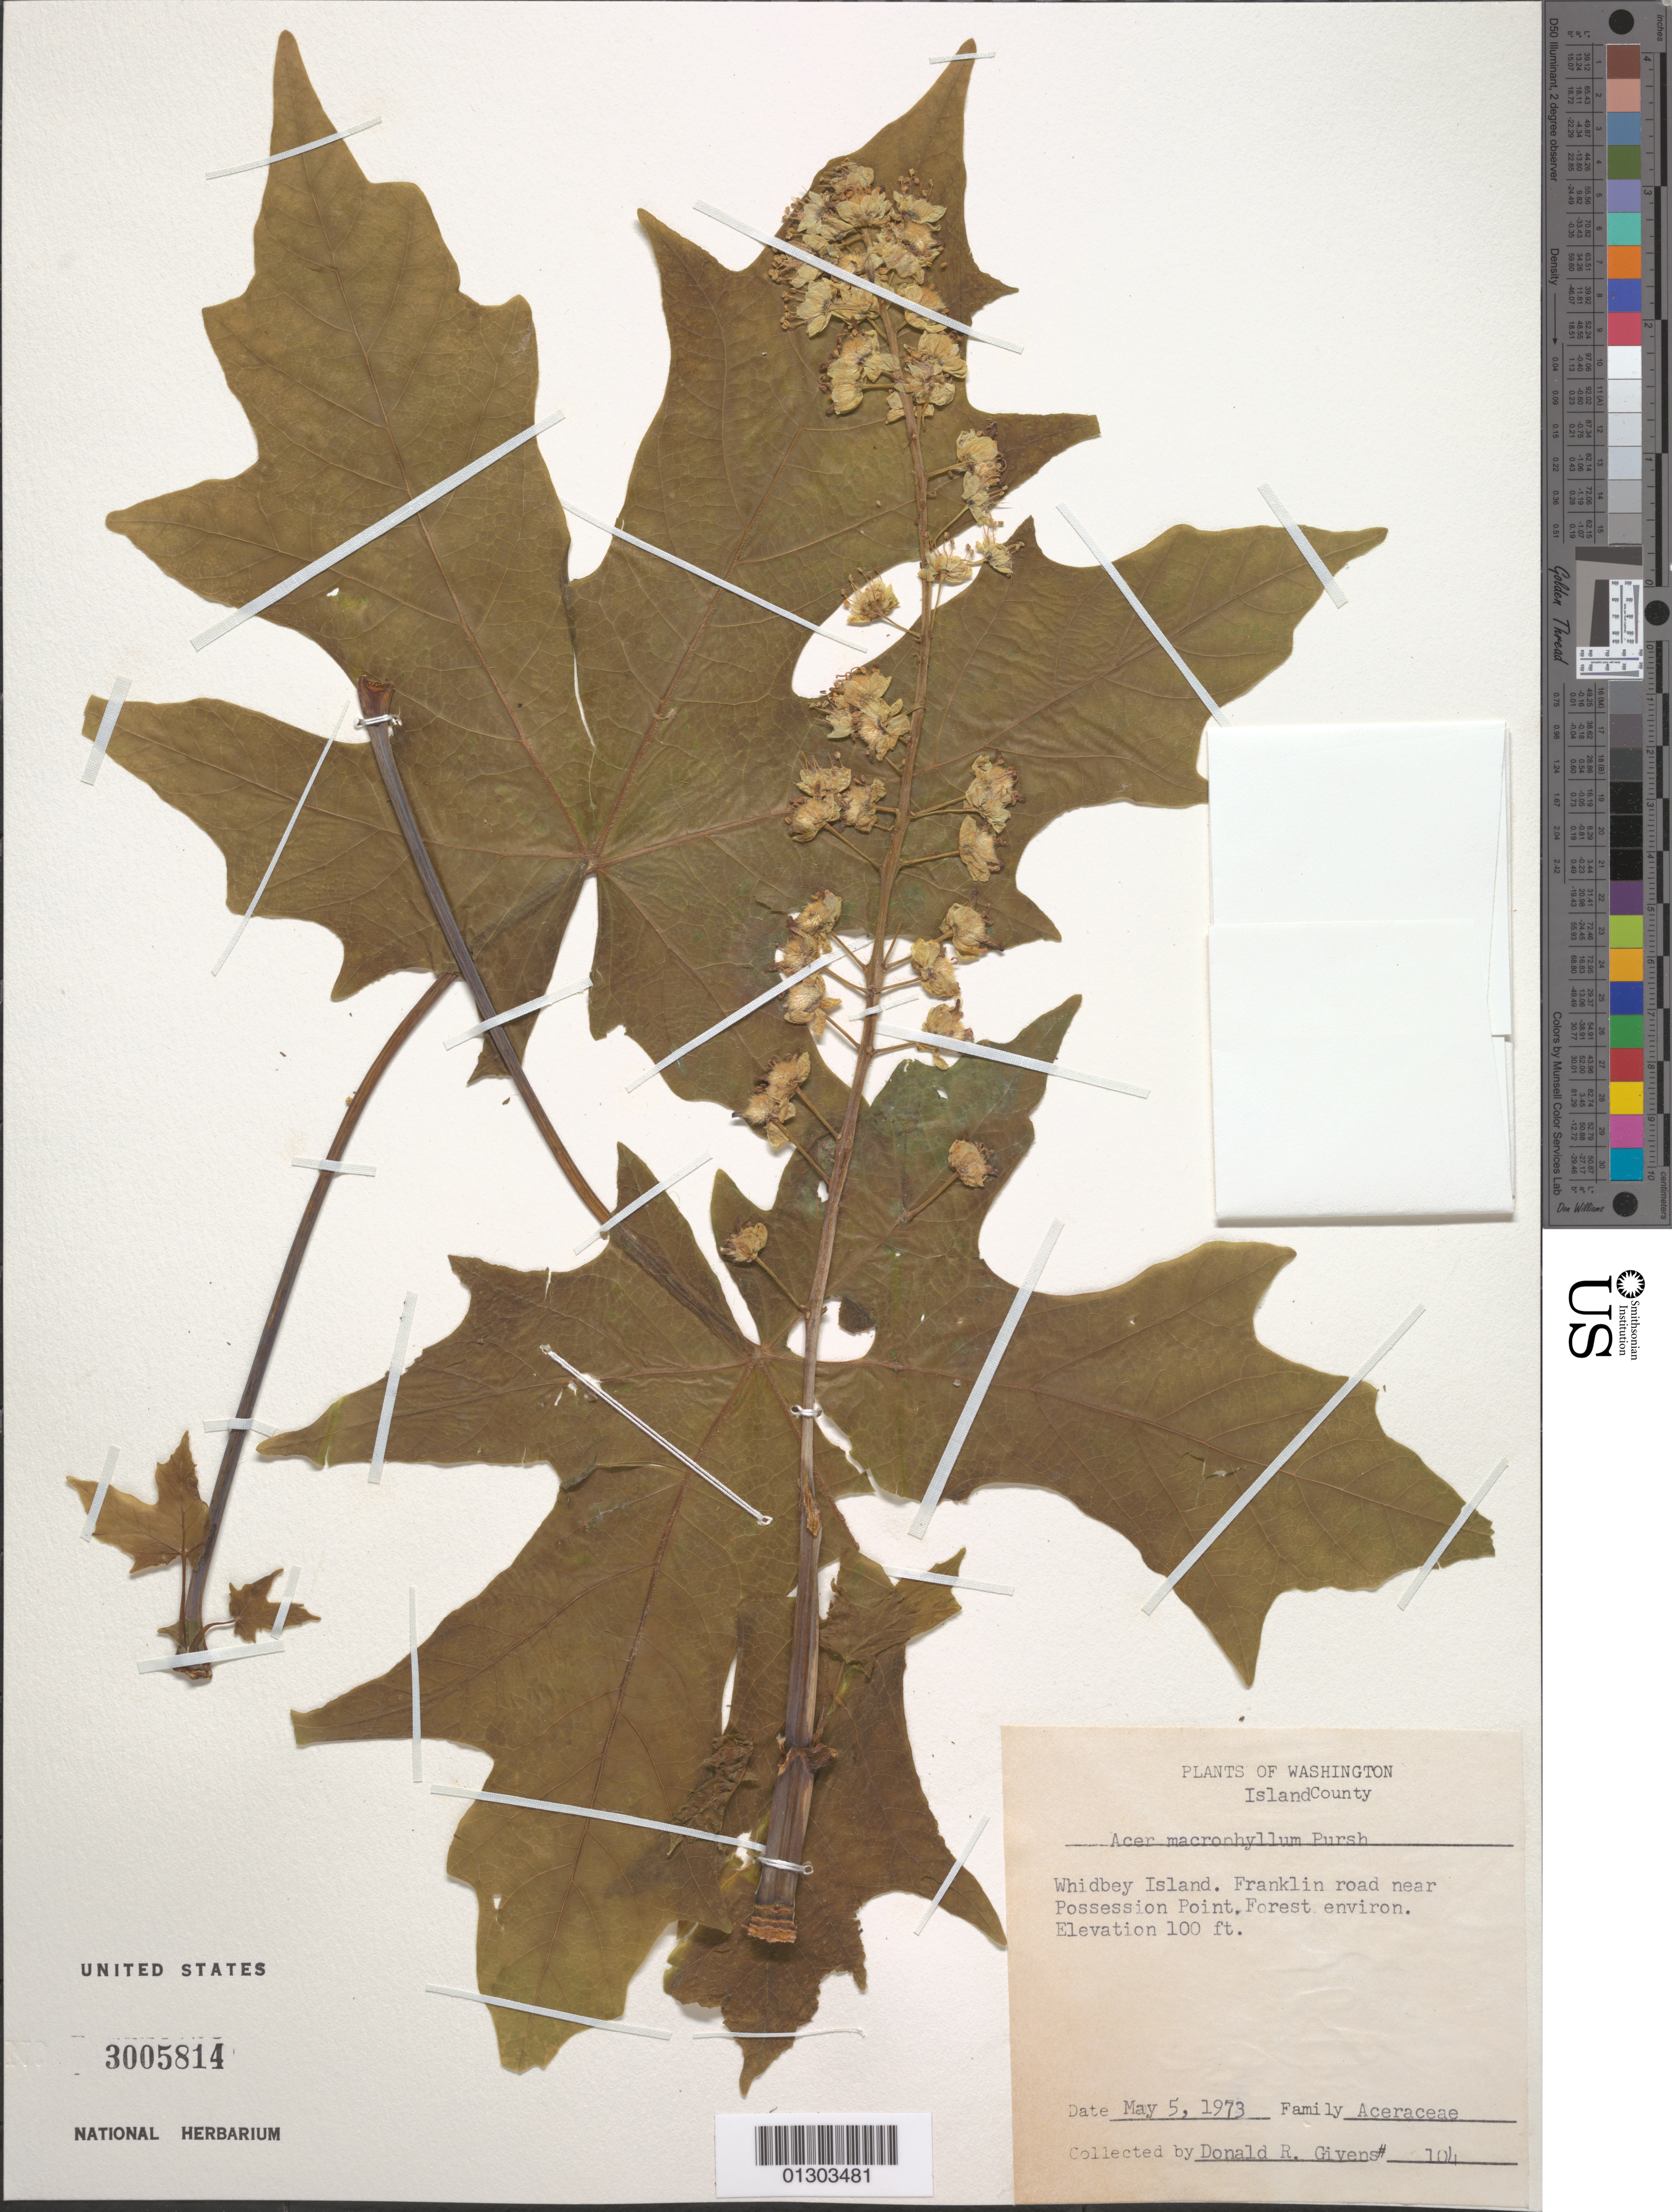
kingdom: Plantae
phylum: Tracheophyta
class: Magnoliopsida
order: Sapindales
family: Sapindaceae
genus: Acer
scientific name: Acer macrophyllum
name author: Pursh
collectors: D. Givens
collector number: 104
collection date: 1973-05-05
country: United States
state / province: Washington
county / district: Island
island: Whidbey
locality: Whidbey Island, Franklin road near Possession Point.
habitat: Forest environ.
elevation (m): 30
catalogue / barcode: US 3005814